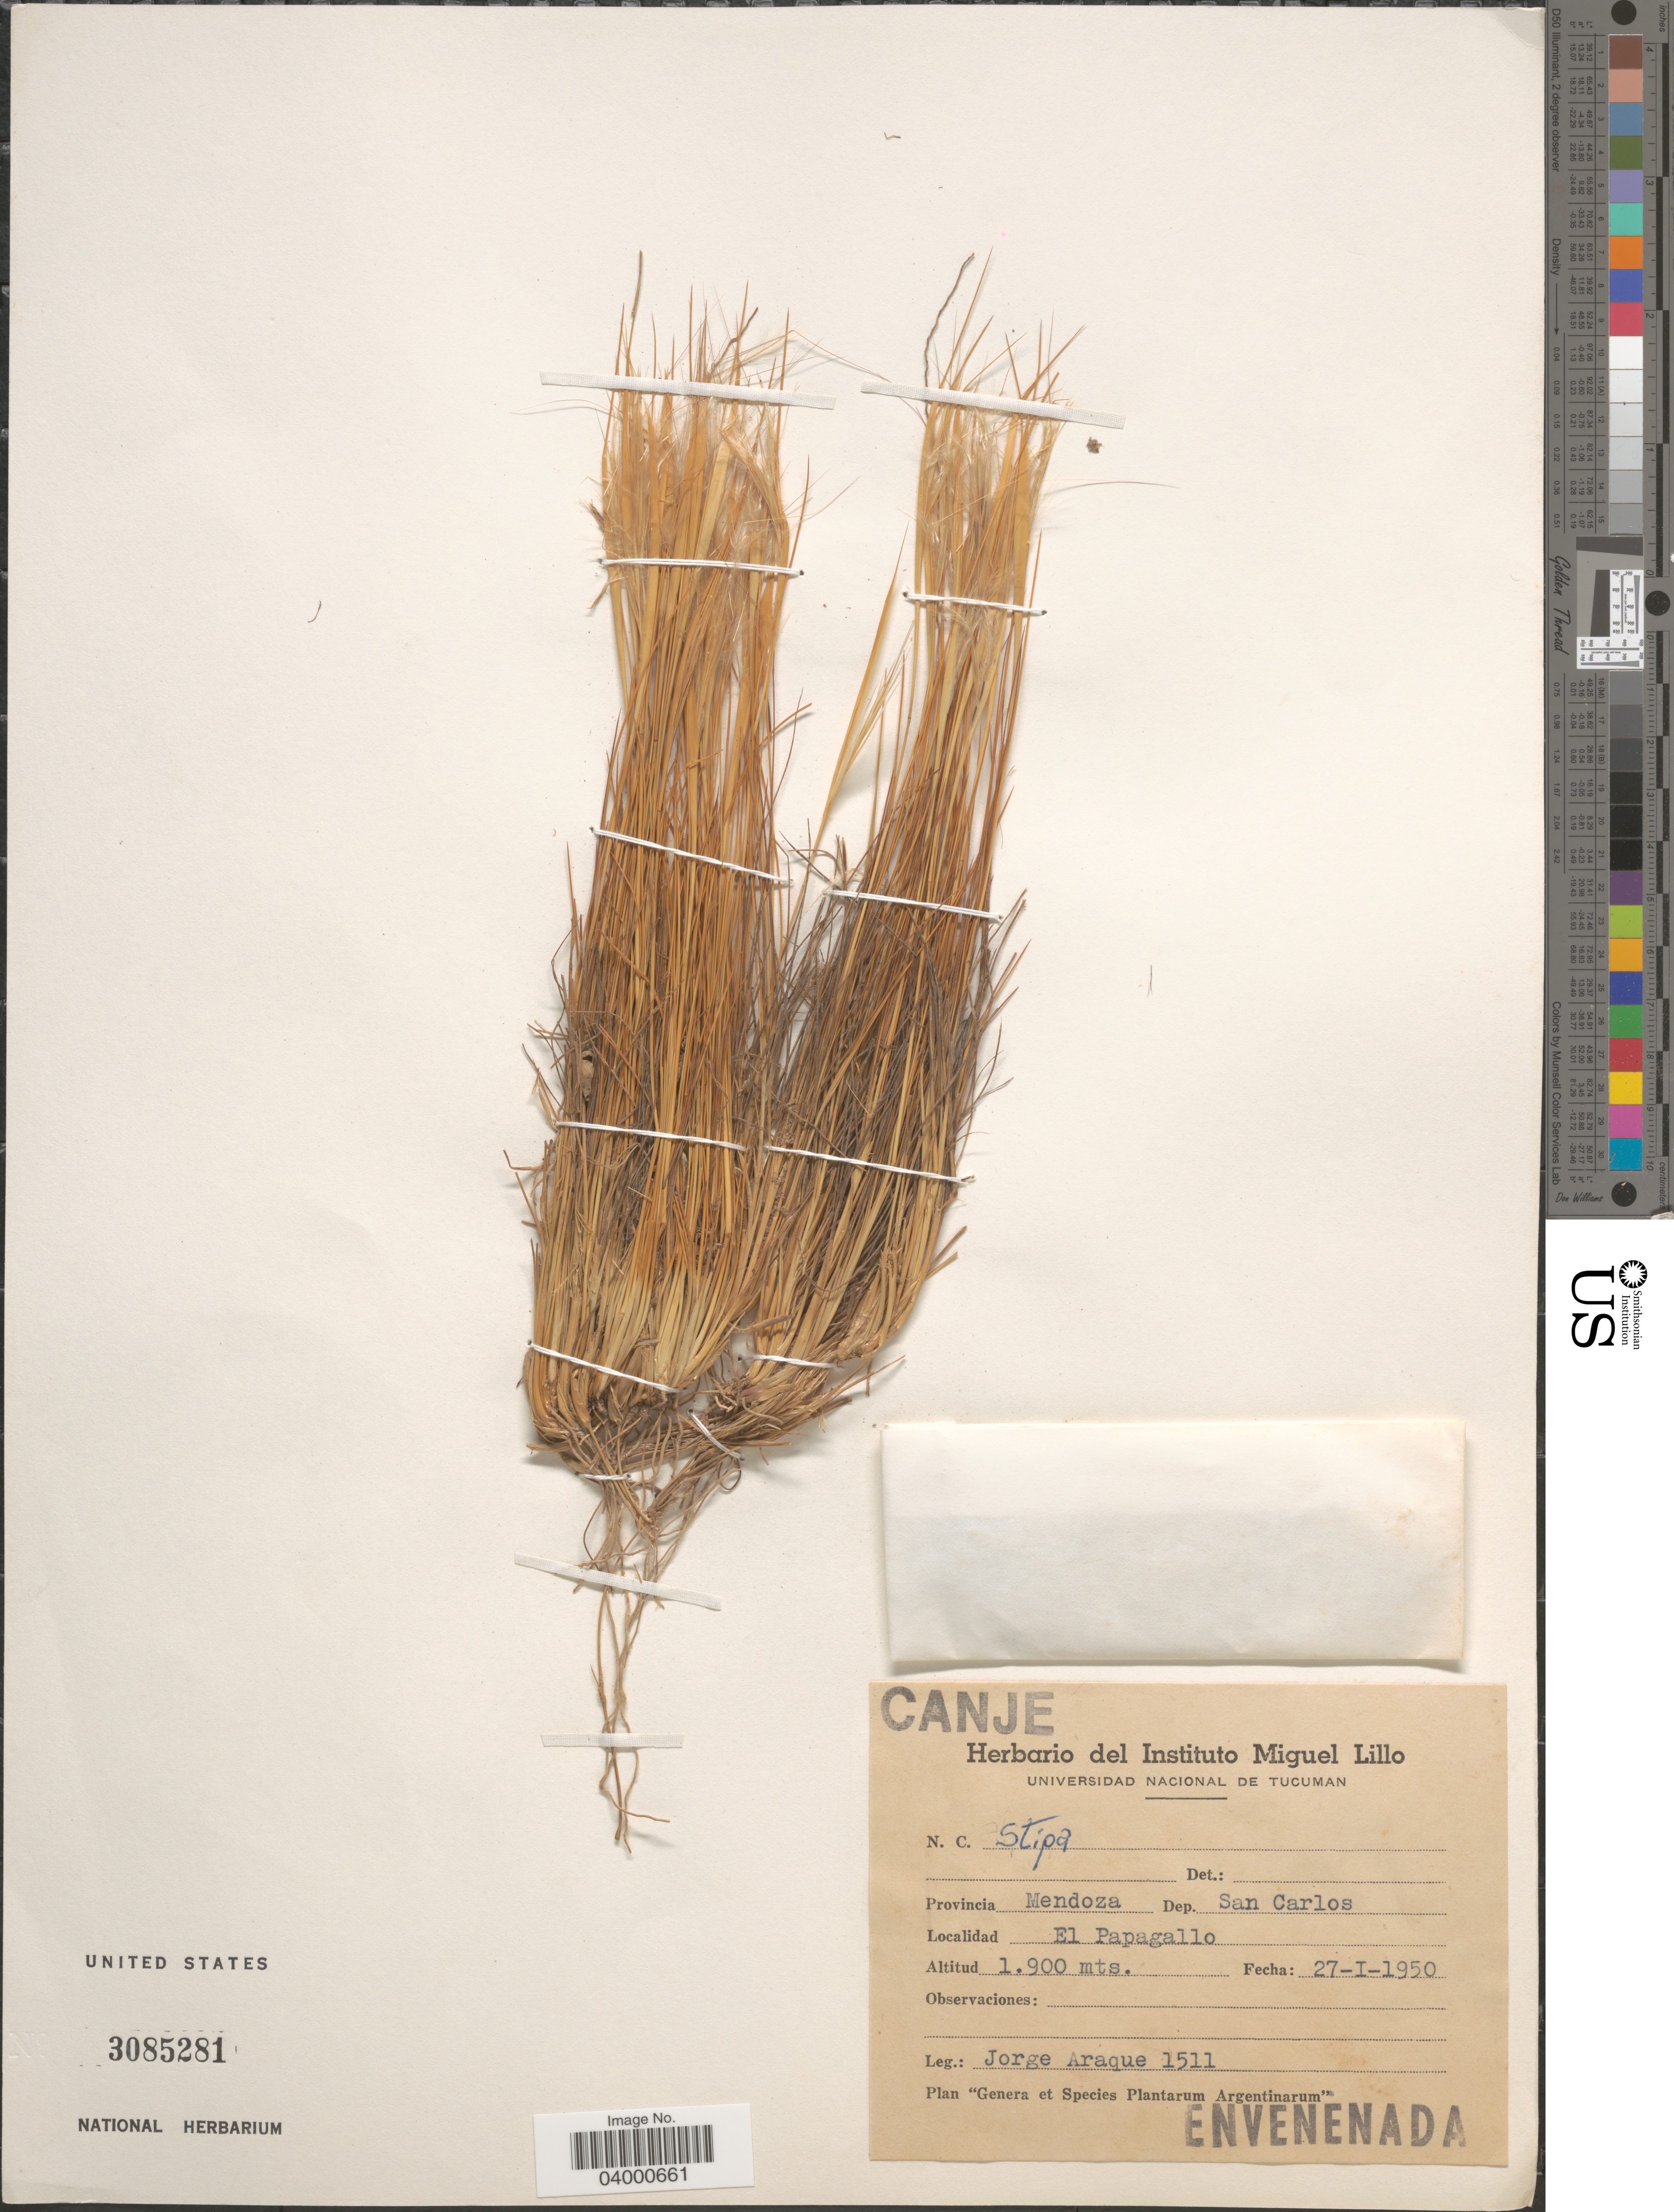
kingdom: Plantae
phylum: Tracheophyta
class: Liliopsida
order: Poales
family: Poaceae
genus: Pappostipa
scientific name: Pappostipa sp.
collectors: J. Arague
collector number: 1511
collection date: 1950-01-27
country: Argentina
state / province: Mendoza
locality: Dep. San Carlos. El Papagallo.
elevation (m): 1900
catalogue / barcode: US 3085281